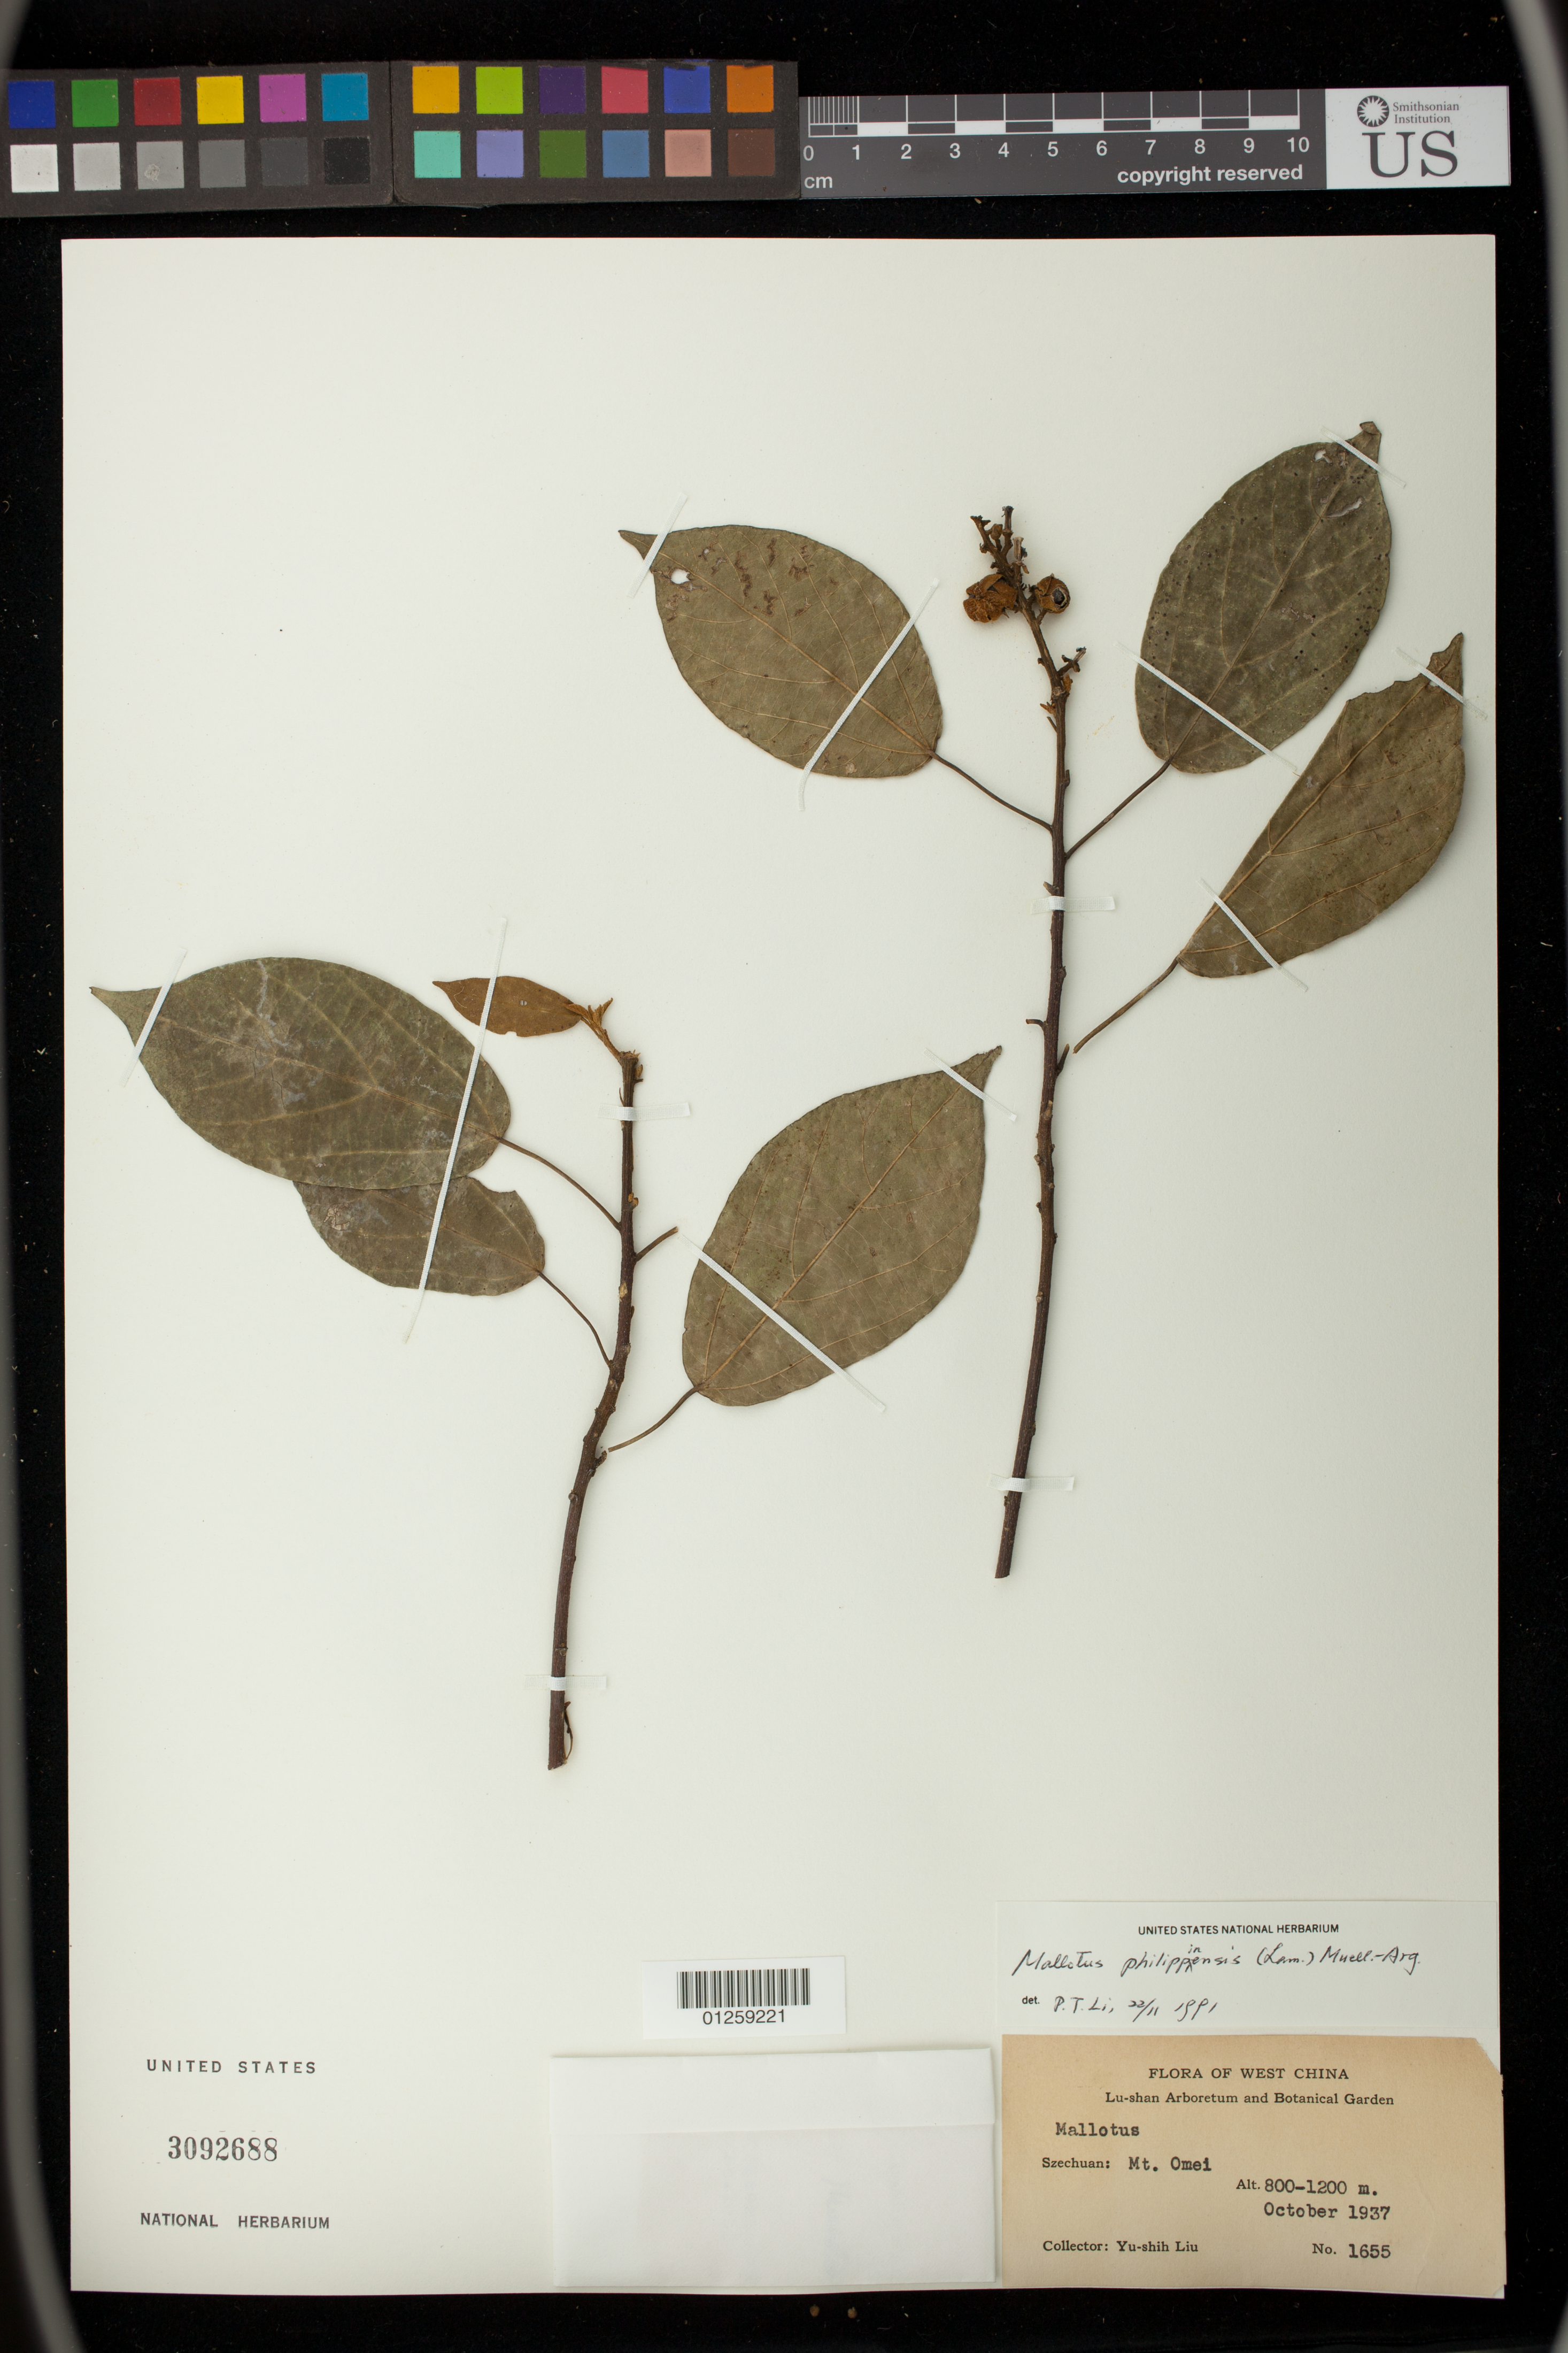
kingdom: Plantae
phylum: Tracheophyta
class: Magnoliopsida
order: Malpighiales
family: Euphorbiaceae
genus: Mallotus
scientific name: Mallotus philippensis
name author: (Lam.) Müll. Arg.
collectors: L. Yu-shih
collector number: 1655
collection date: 1937-10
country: China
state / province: Sichuan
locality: Mt. Omei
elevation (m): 800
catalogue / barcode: US 3092688